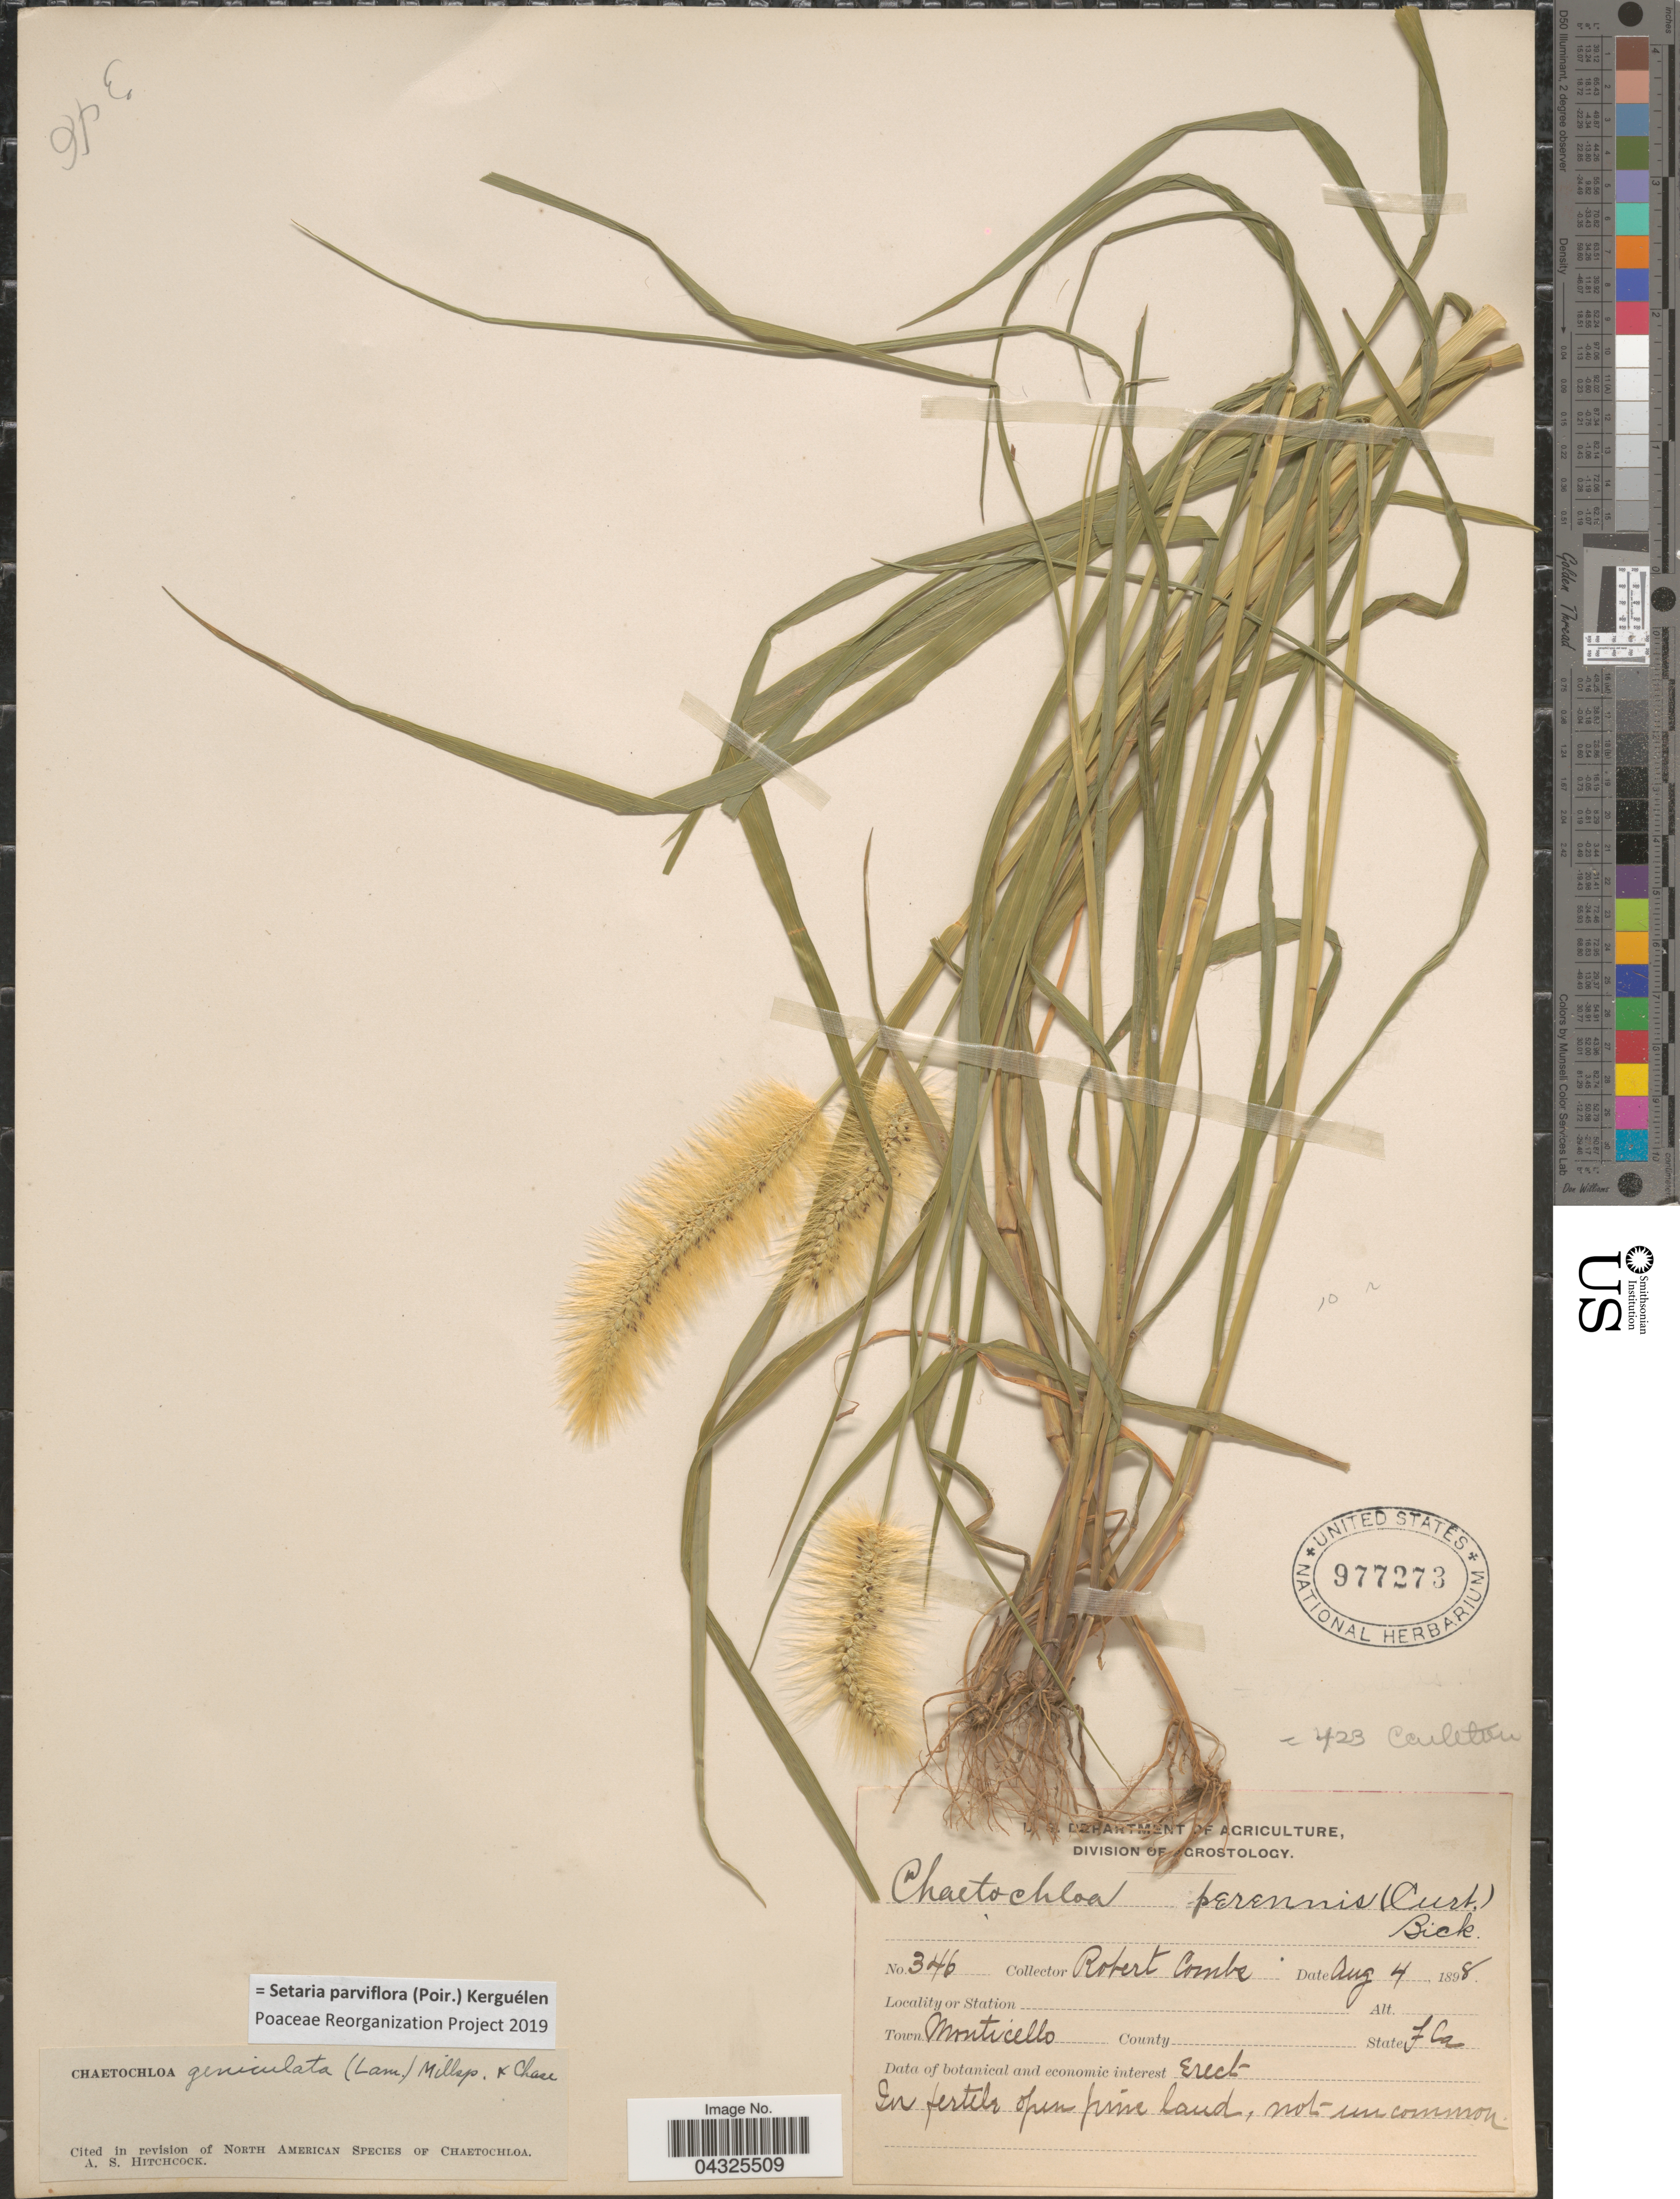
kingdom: Plantae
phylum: Tracheophyta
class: Liliopsida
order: Poales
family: Poaceae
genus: Setaria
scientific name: Setaria parviflora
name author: (Poir.) Kerguélen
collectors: R. Combs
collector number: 346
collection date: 1898-08-04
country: United States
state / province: Florida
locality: Town Monticello.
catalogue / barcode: US 977273